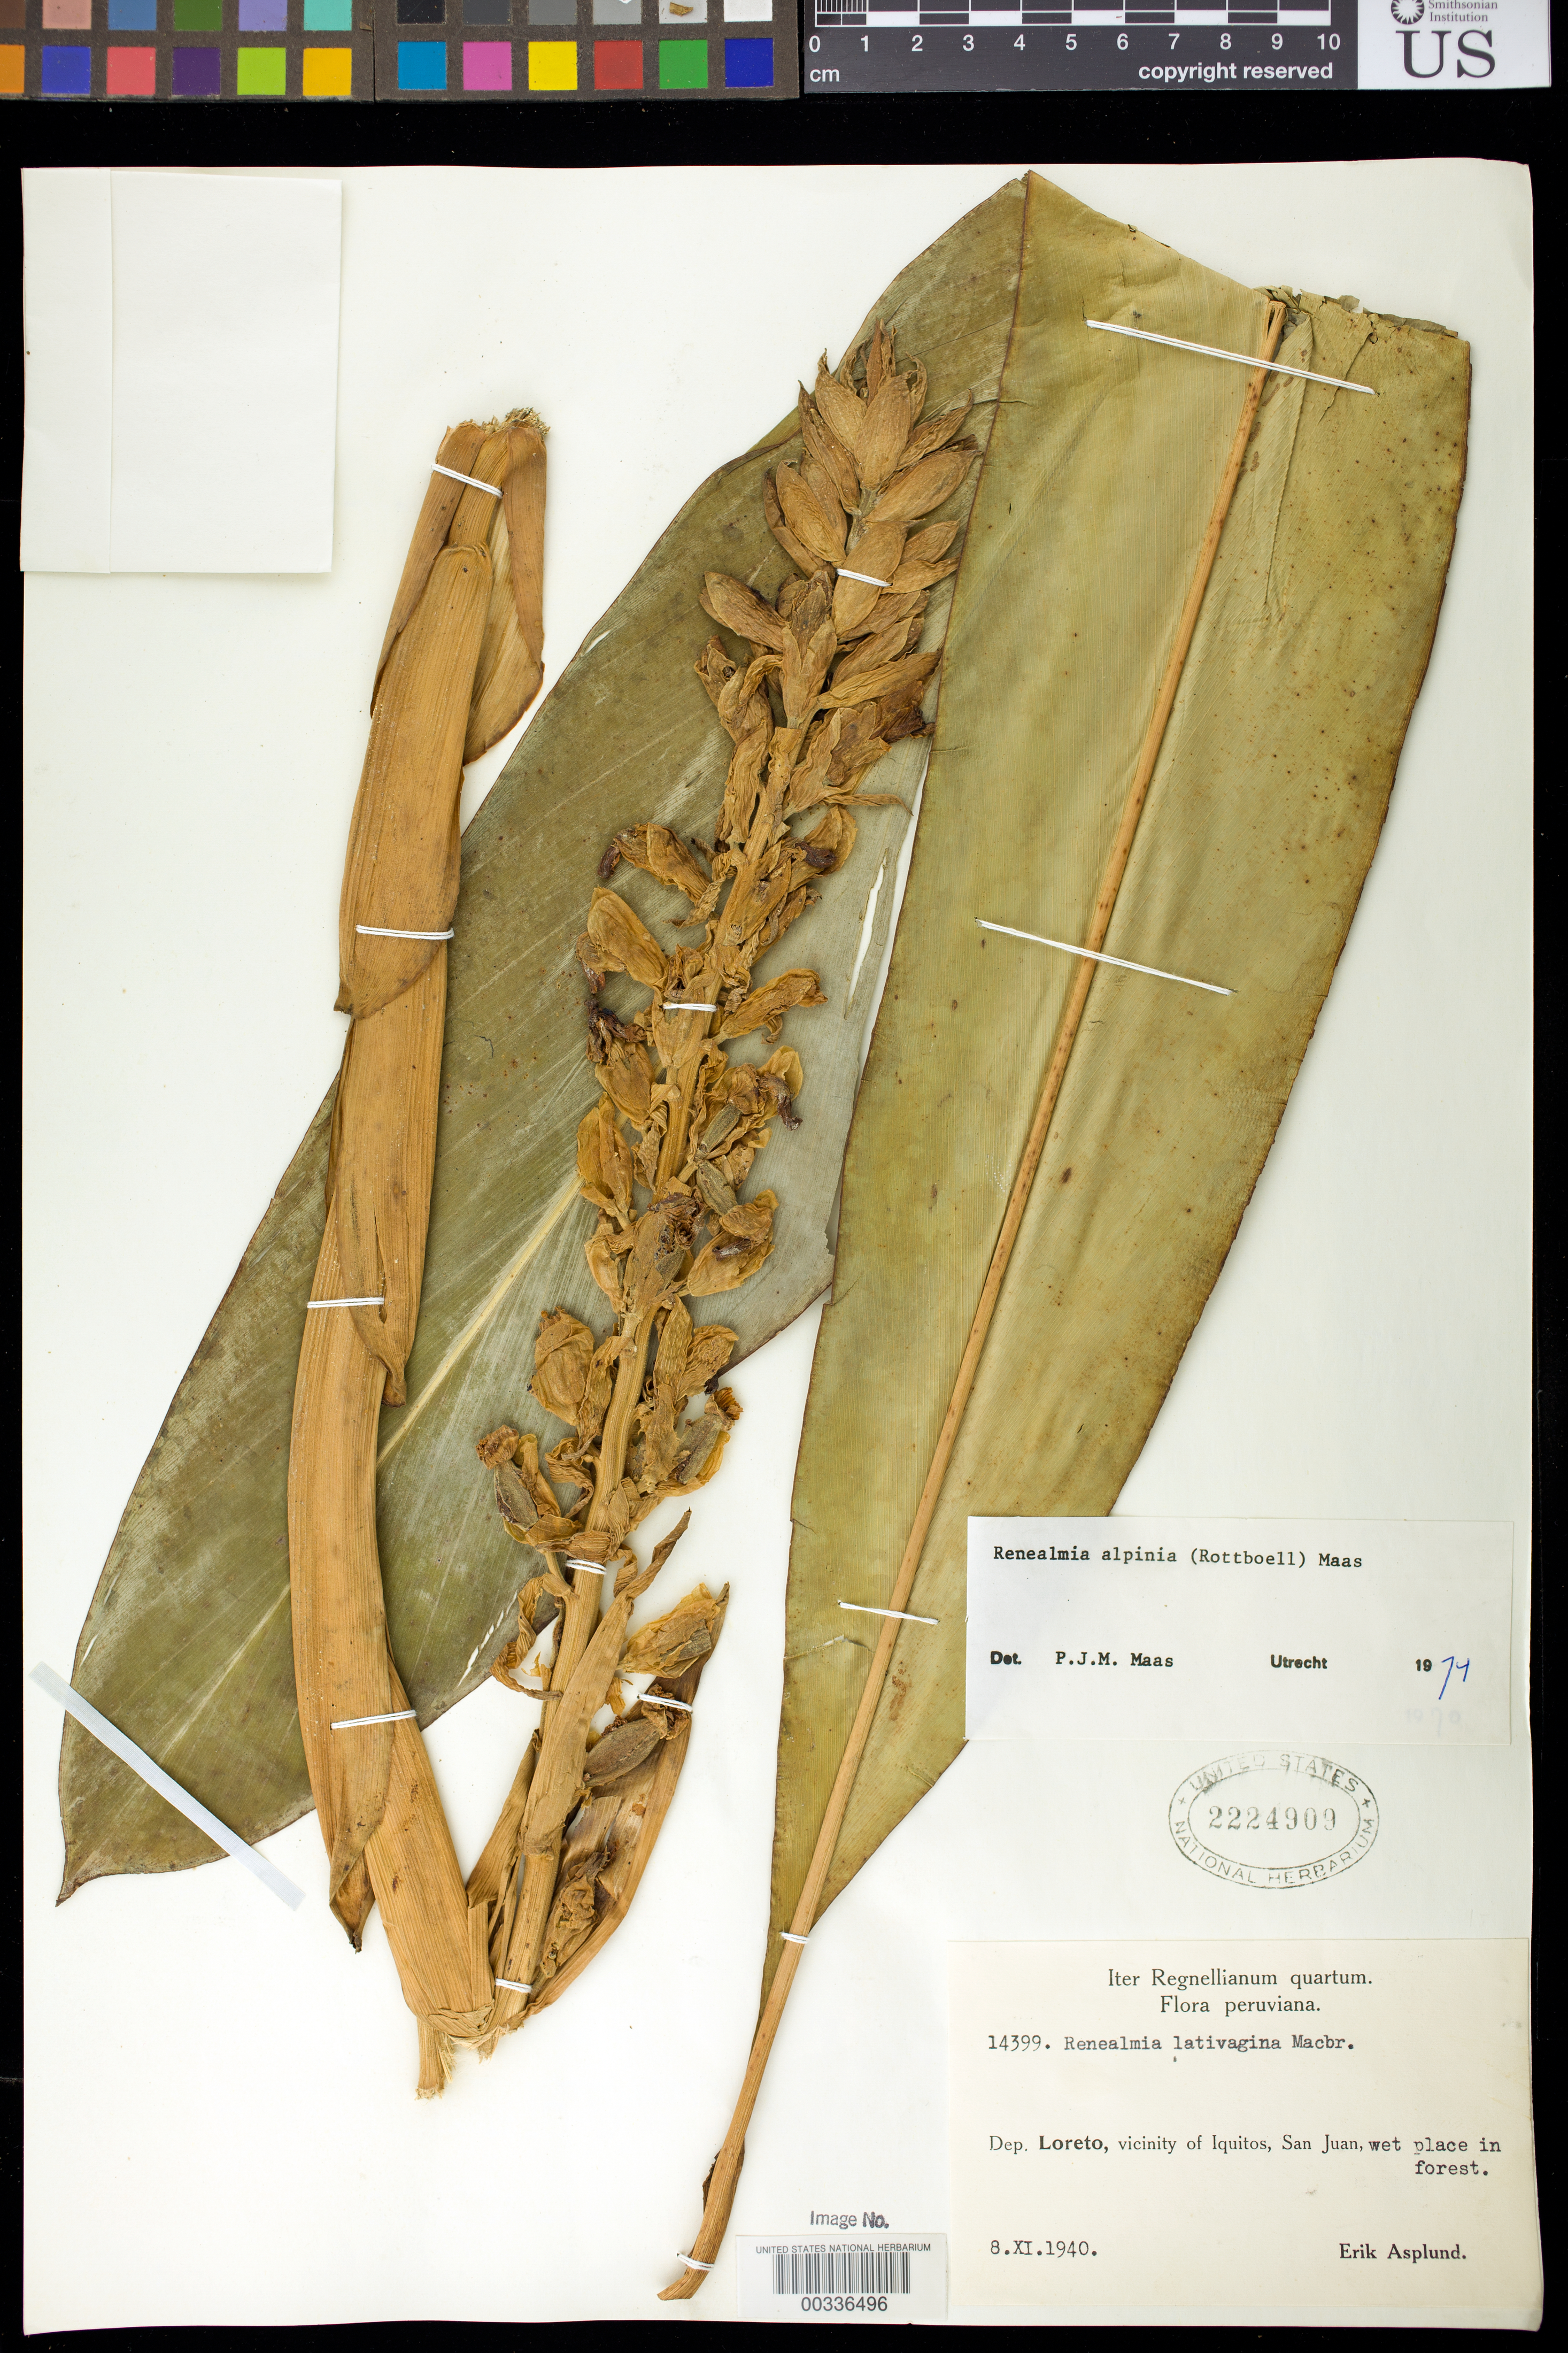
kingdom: Plantae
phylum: Tracheophyta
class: Liliopsida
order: Zingiberales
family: Zingiberaceae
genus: Renealmia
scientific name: Renealmia alpinia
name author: (Rottb.) Maas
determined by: Maas, Paul J. M.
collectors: E. Asplund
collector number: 14399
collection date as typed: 08 Nov 1940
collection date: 1940-11-08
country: Peru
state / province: Loreto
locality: Vicinity of iquitos, san juan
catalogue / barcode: US 2224909